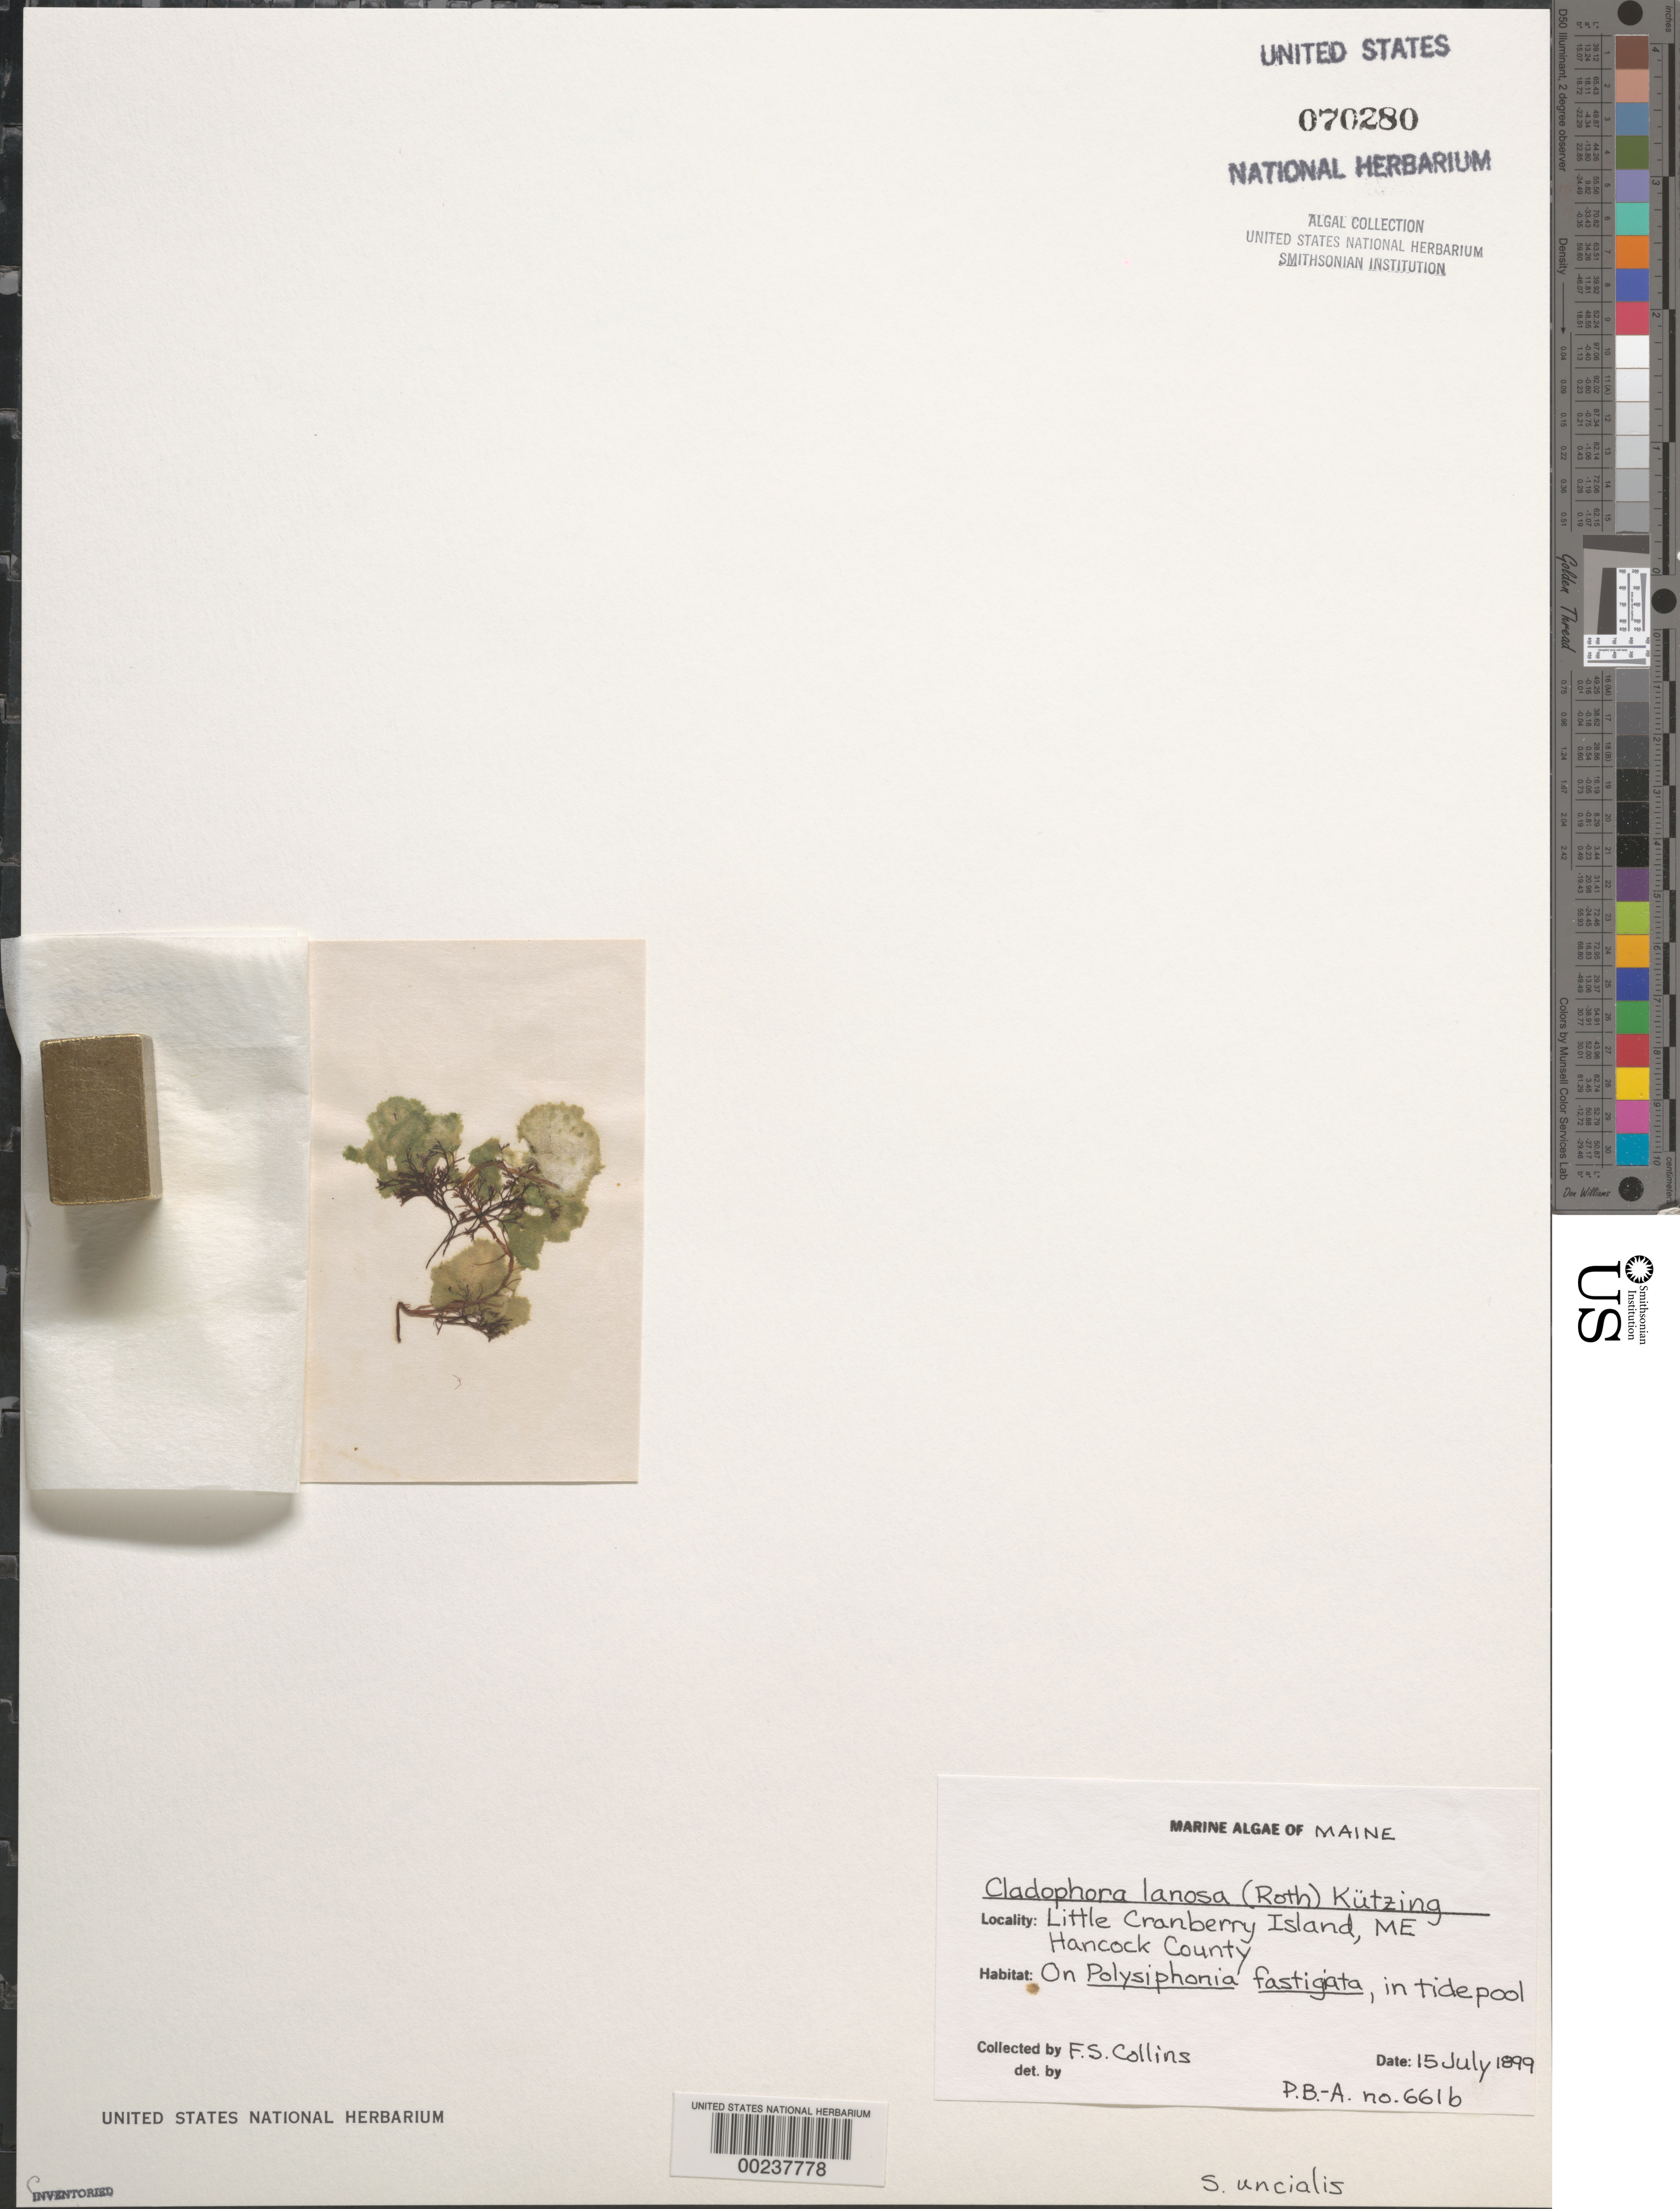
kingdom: Plantae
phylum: Chlorophyta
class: Ulvophyceae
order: Ulotrichales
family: Ulotrichaceae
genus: Spongomorpha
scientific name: Spongomorpha aeruginosa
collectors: F. Collins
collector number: PB-A 661b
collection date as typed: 15 Jul 1899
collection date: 1899-07-15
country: United States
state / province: Maine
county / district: Hancock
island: Little Cranberry Island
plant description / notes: Collins, Holden & Setchell, Phycotheca Boreali-Americana, as Cladophora lanosa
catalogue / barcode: US 70280